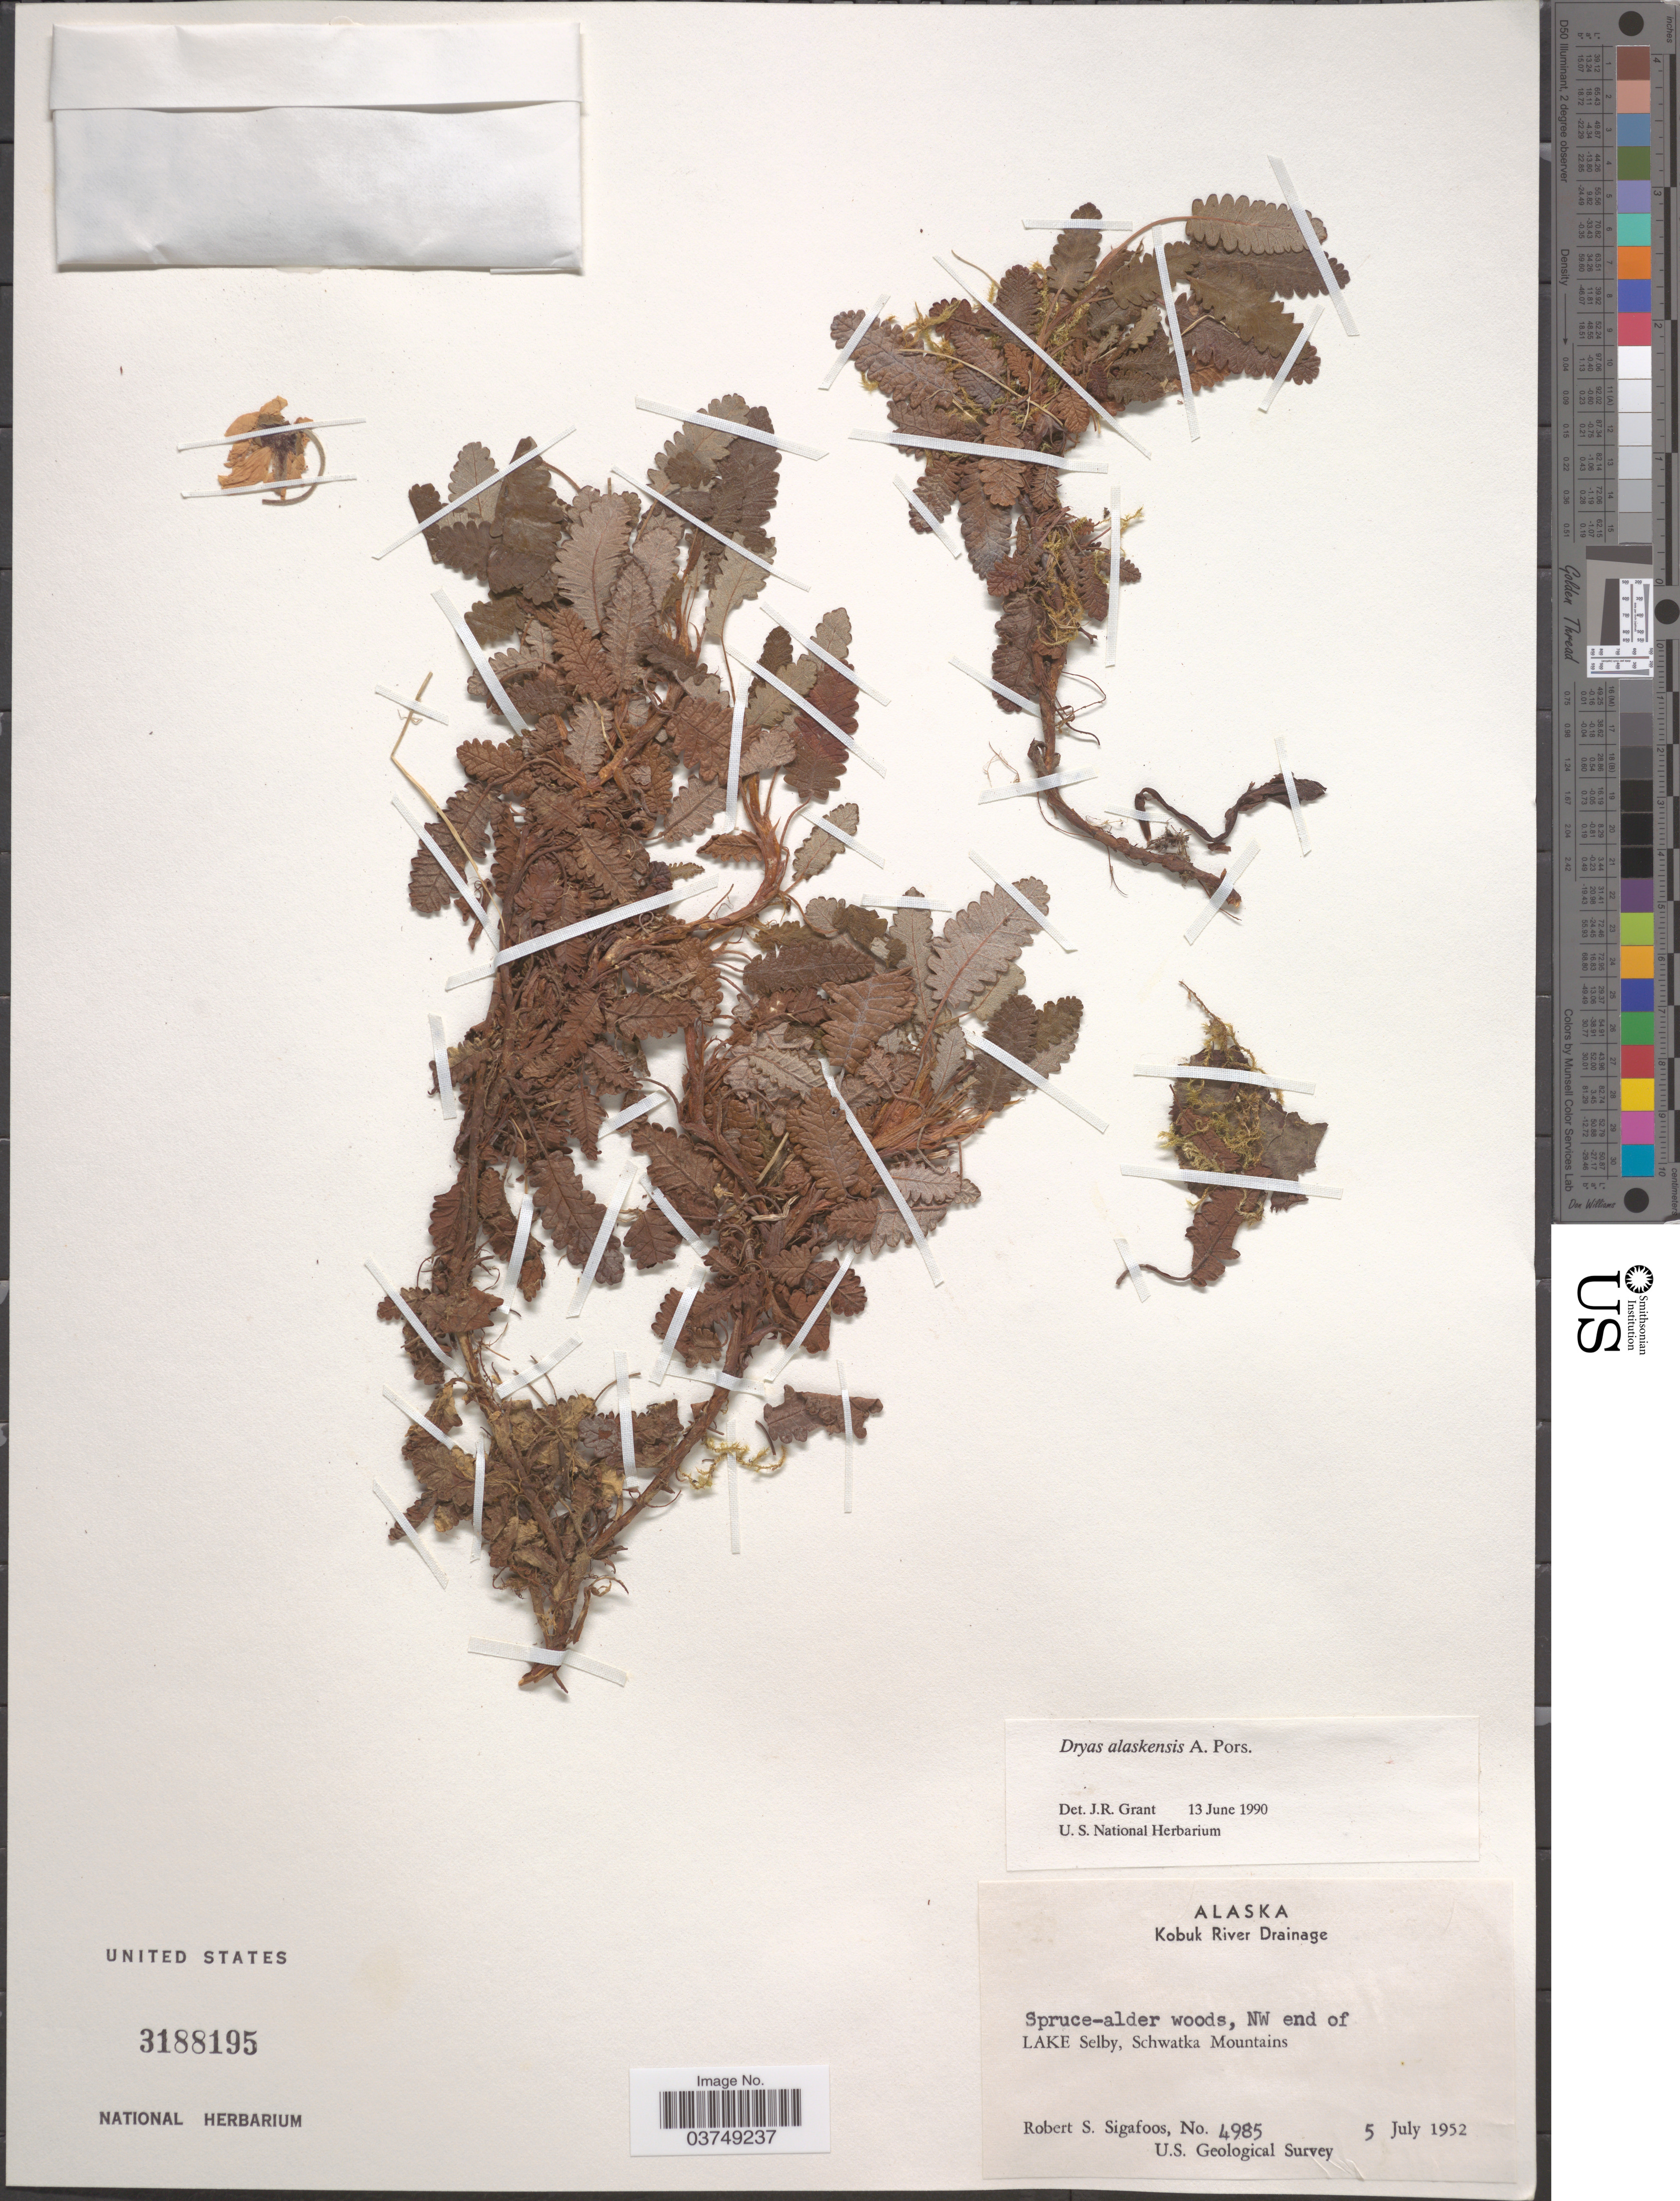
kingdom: Plantae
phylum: Tracheophyta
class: Magnoliopsida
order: Rosales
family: Rosaceae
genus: Dryas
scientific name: Dryas alaskensis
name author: A.E. Porsild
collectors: R. Sigafoos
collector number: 4985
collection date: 1952-07-05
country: United States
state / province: Alaska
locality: Kobuk River Drainage. NW end of Lake Selby, Schwatka Mountains.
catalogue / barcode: US 3188195